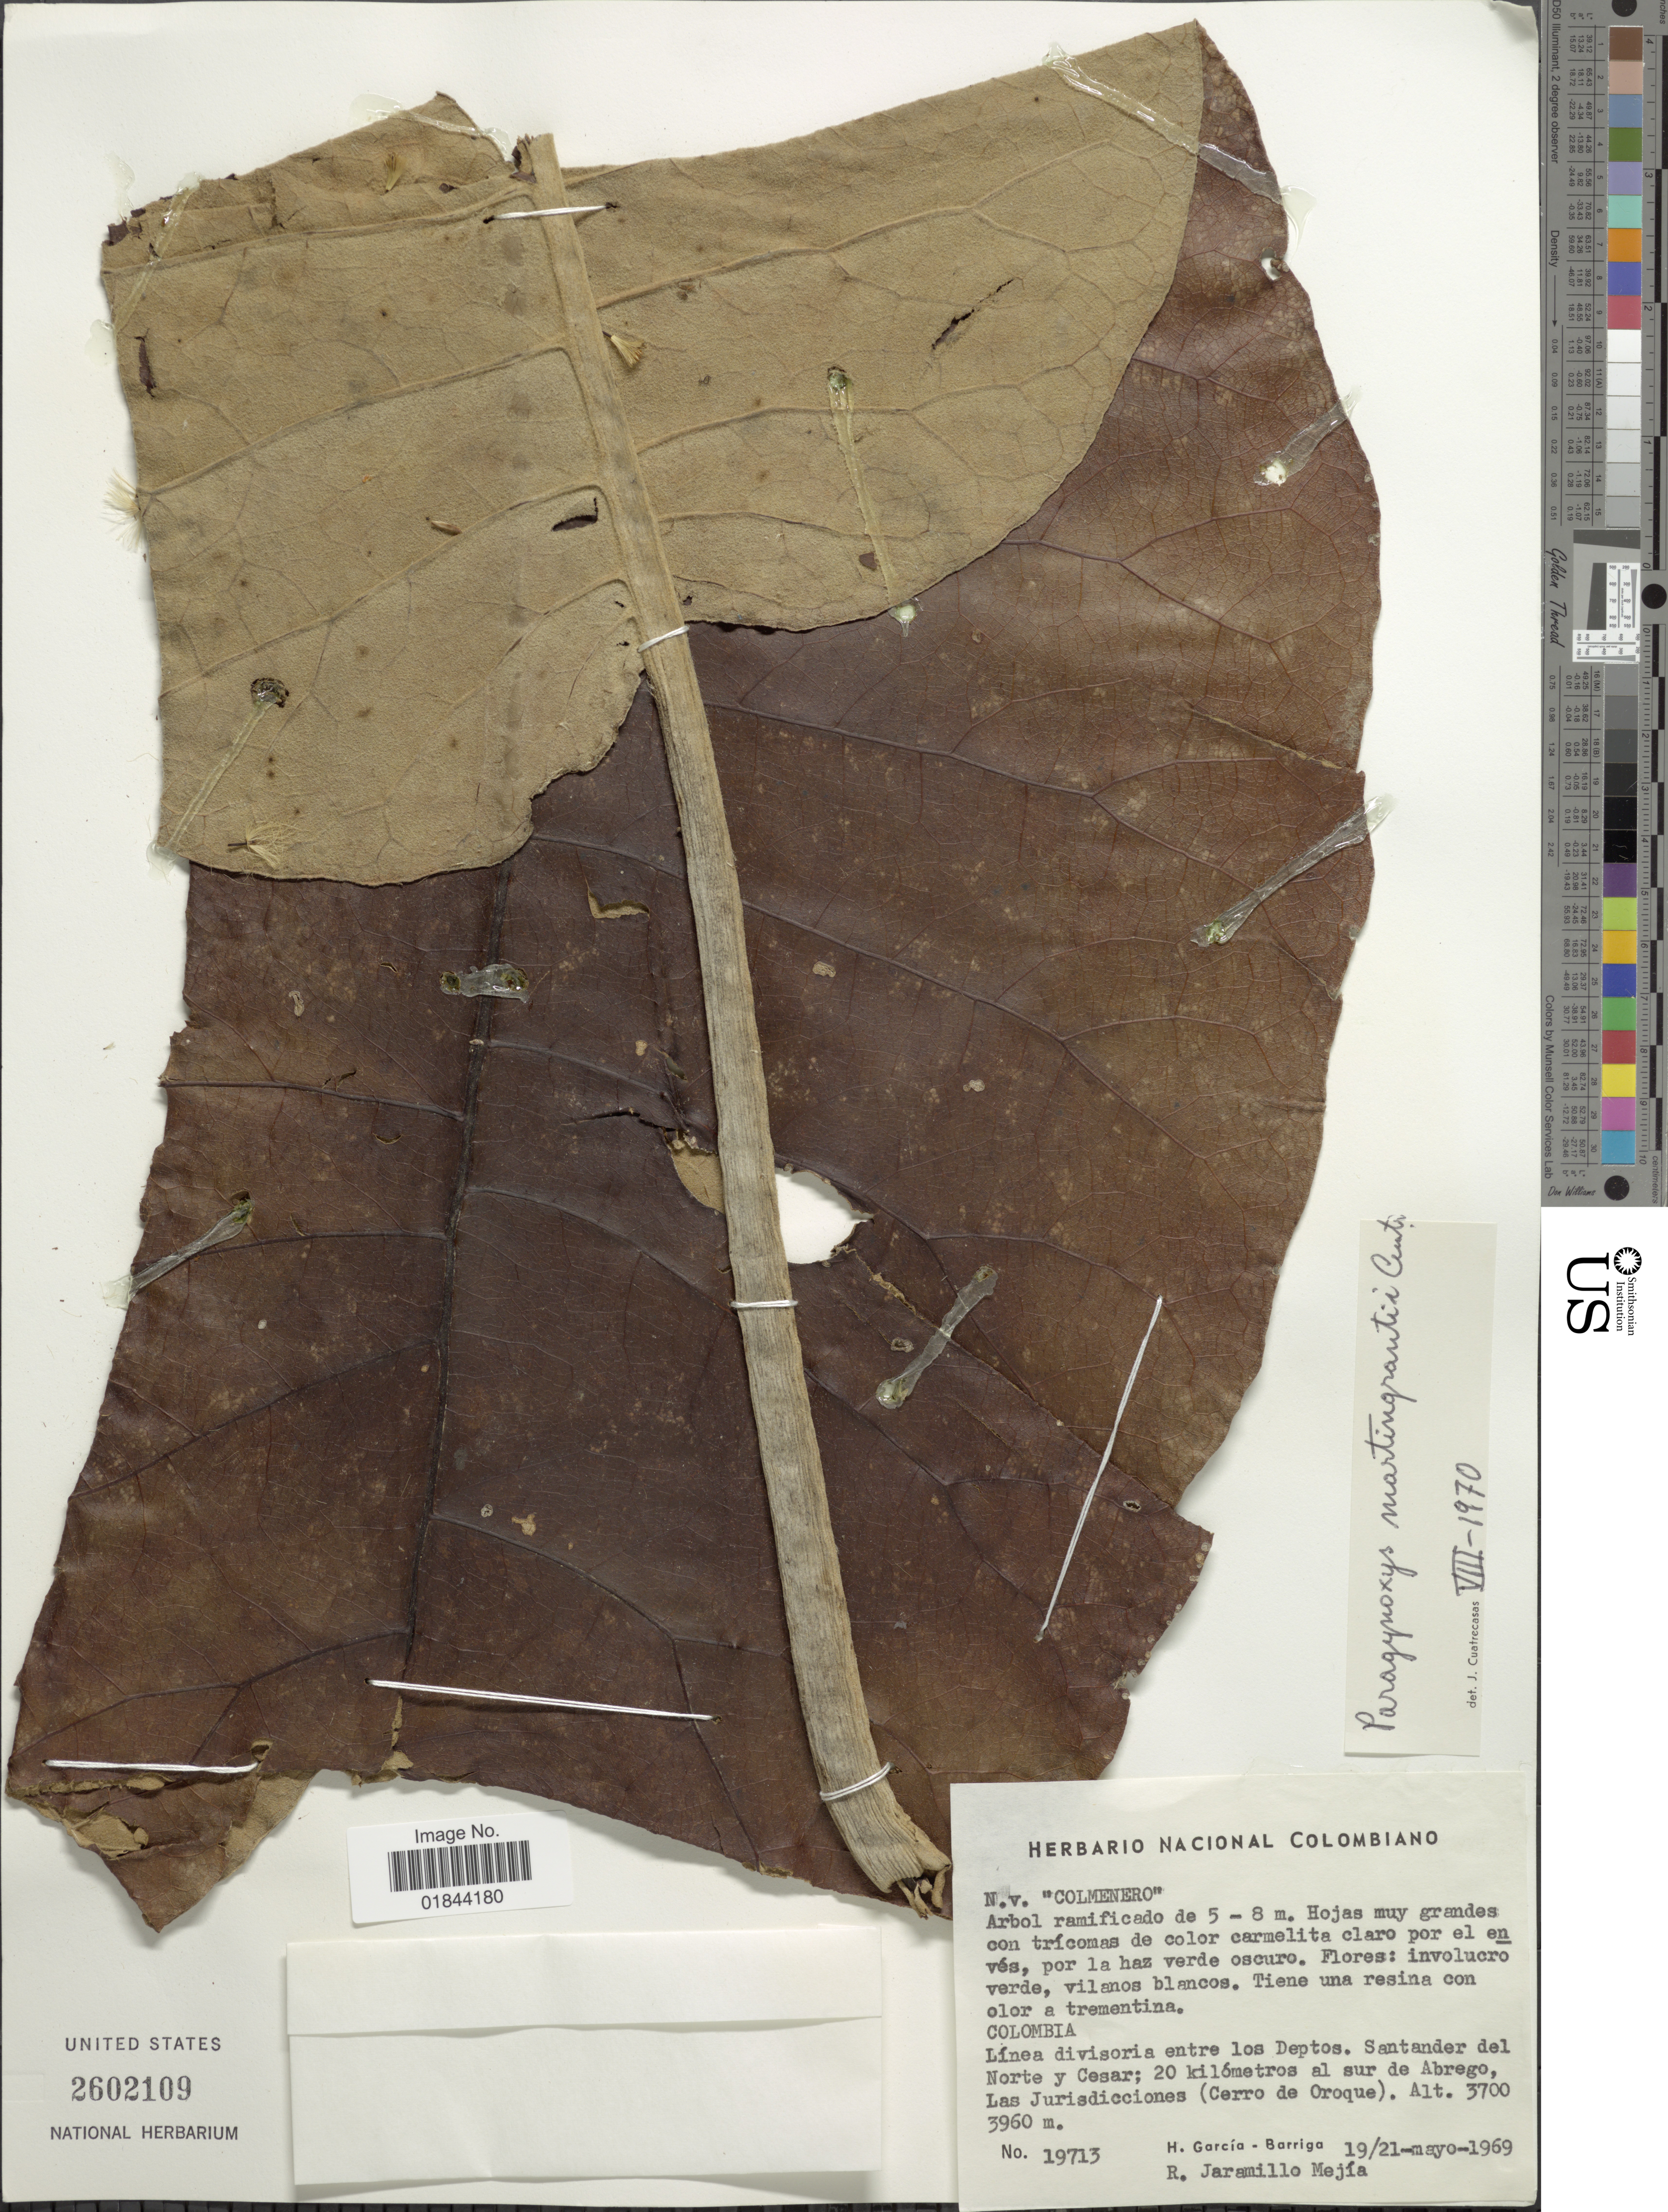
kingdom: Plantae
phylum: Tracheophyta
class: Magnoliopsida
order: Asterales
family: Asteraceae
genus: Paragynoxys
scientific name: Paragynoxys martingrantii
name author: Cuatrec.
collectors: H. García Barriga & R. Jaramillo M.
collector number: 19713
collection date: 1969-05-19/1969-05-21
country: Colombia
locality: Linea divisoria entre les Deptos. Santander del Norte y Cesar; 20 kilometros al sur de Abrego, Las Jurisdicciones (Cerro de Oroque)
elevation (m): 3700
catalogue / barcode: US 2602109